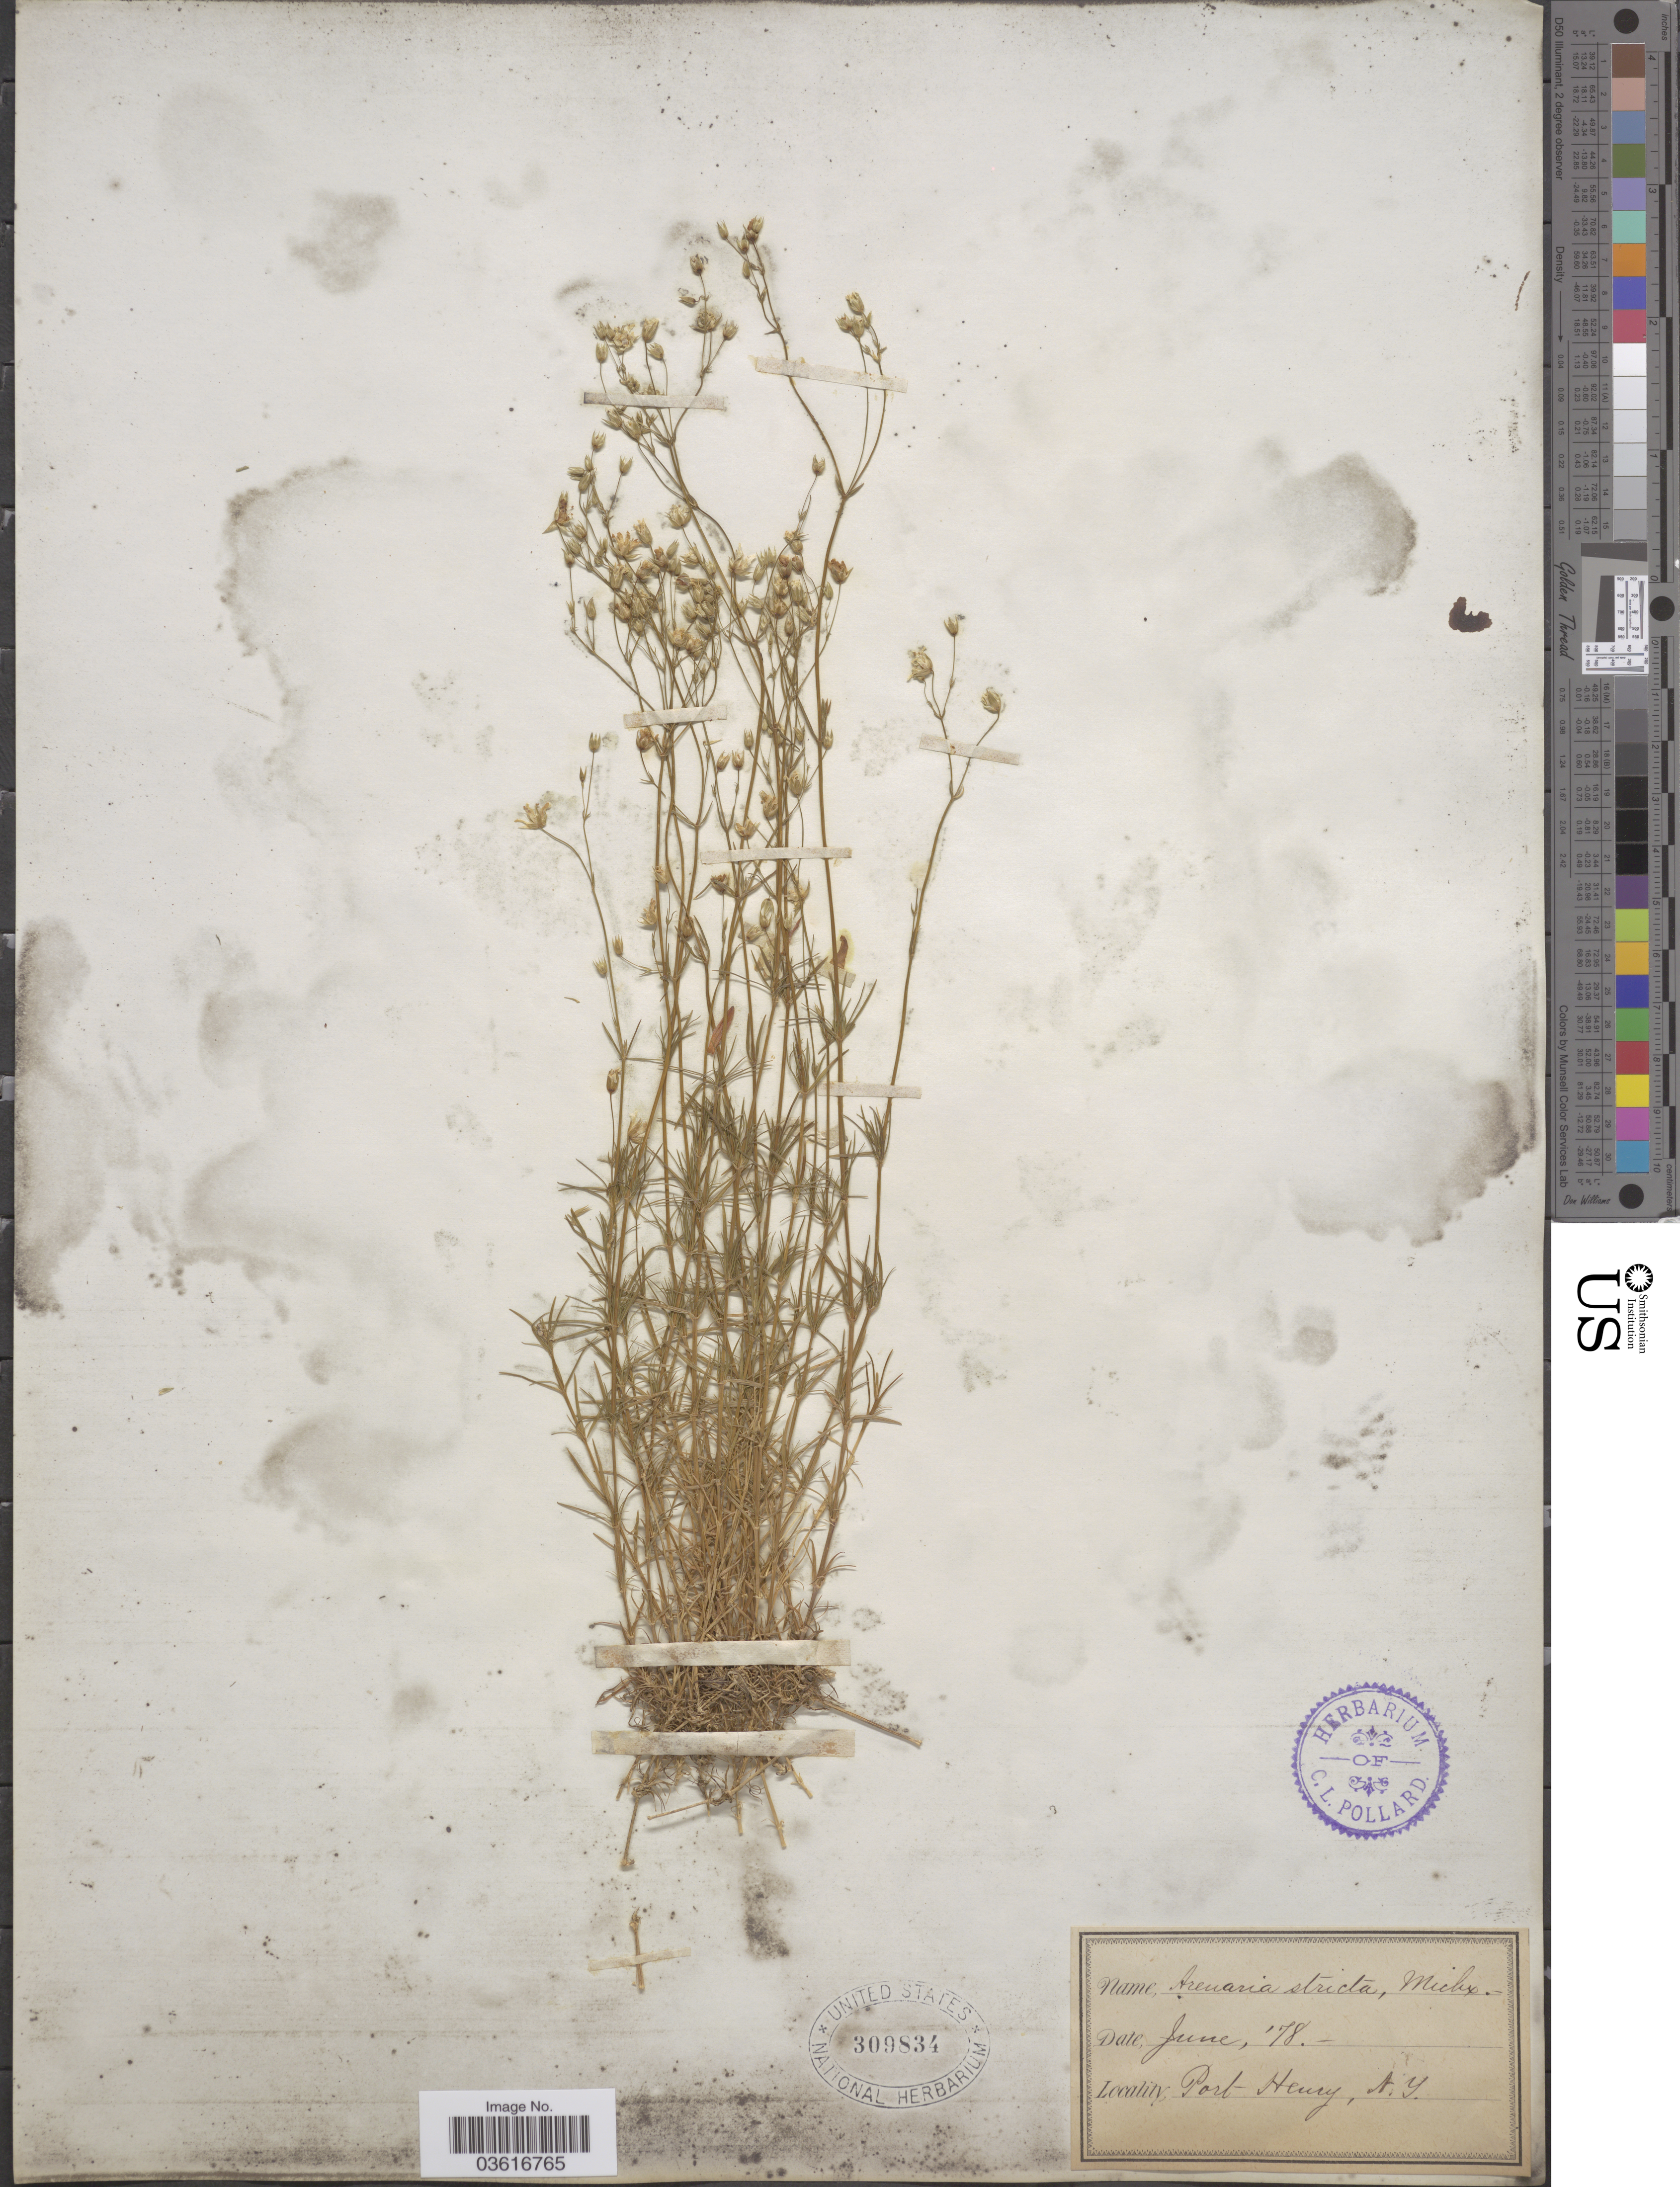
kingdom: Plantae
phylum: Tracheophyta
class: Magnoliopsida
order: Caryophyllales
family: Caryophyllaceae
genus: Minuartia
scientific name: Minuartia stricta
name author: (Sw.) Hiern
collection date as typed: Transcribed d/m/y: /6/78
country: United States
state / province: New York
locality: Port Henry.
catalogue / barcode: US 309834